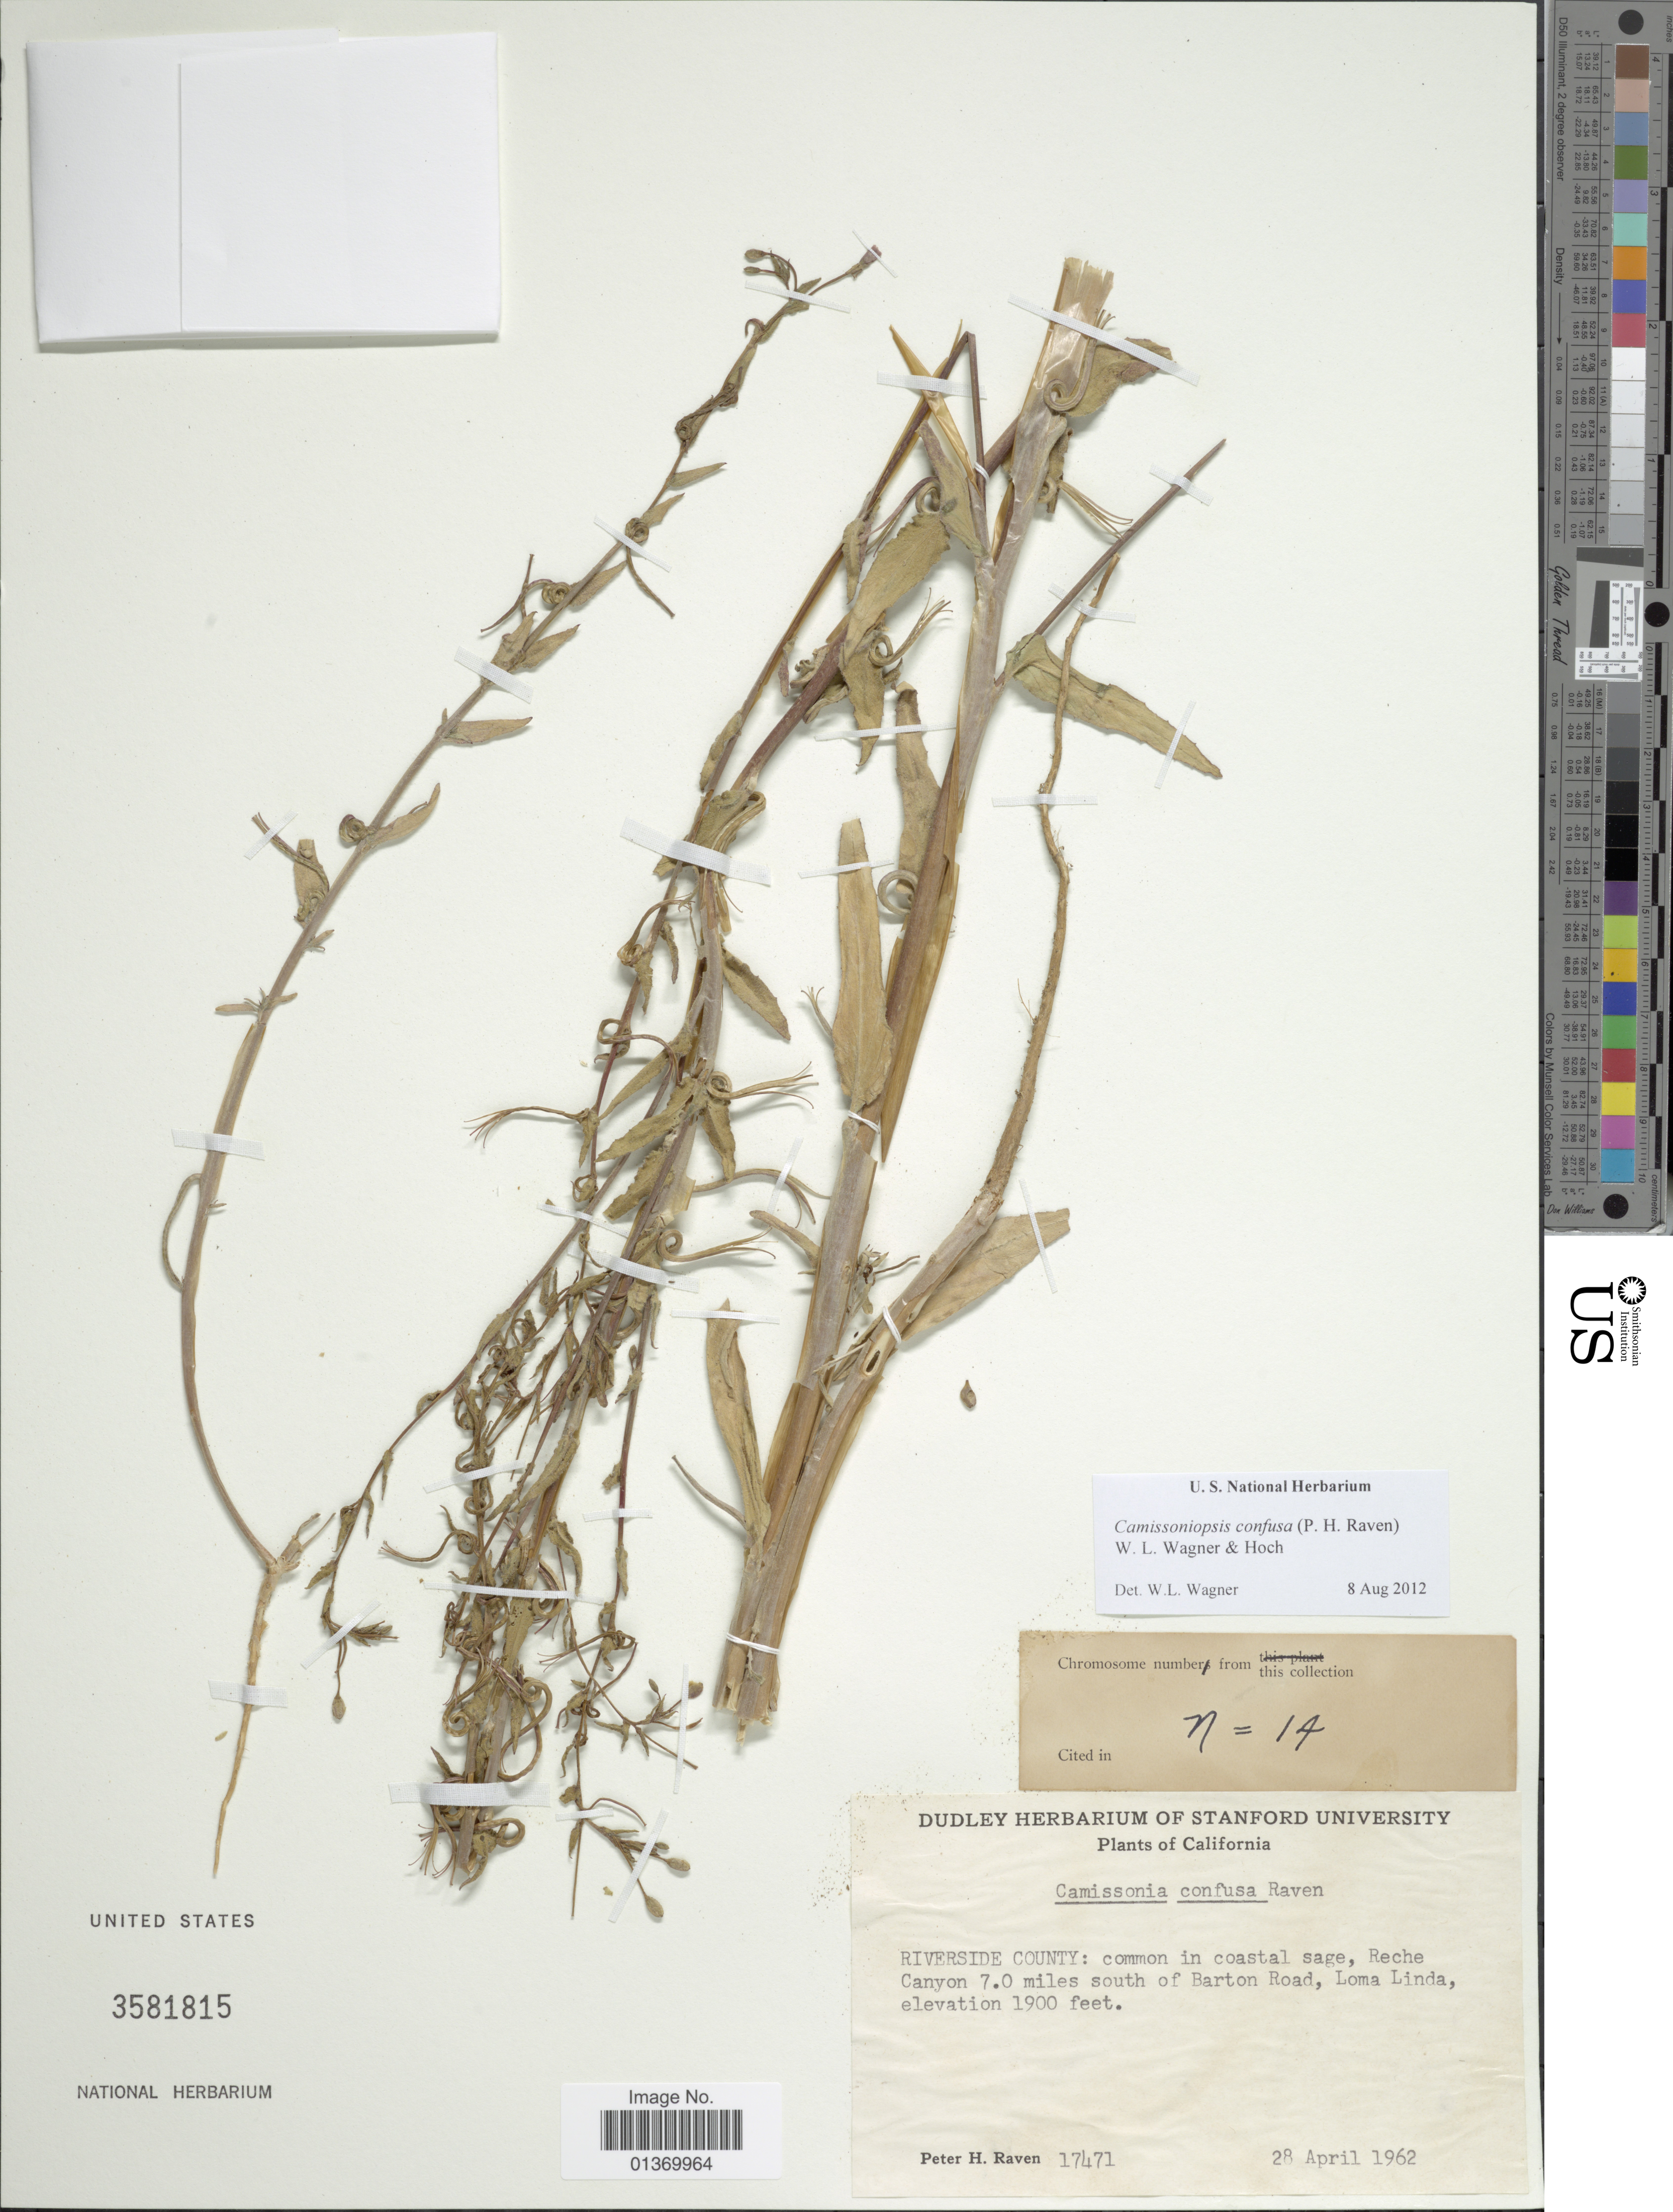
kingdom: Plantae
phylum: Tracheophyta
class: Magnoliopsida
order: Myrtales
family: Onagraceae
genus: Camissoniopsis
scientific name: Camissoniopsis confusa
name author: (P.H. Raven) W.L. Wagner & Hoch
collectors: P. H. Raven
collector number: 17471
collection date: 1962-04-28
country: United States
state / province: California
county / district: Riverside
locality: Riverside County: common in coastal sage, Reche Canyon 7.0 miles south of Barton Road, Loma Linda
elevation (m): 579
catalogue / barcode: US 3581815